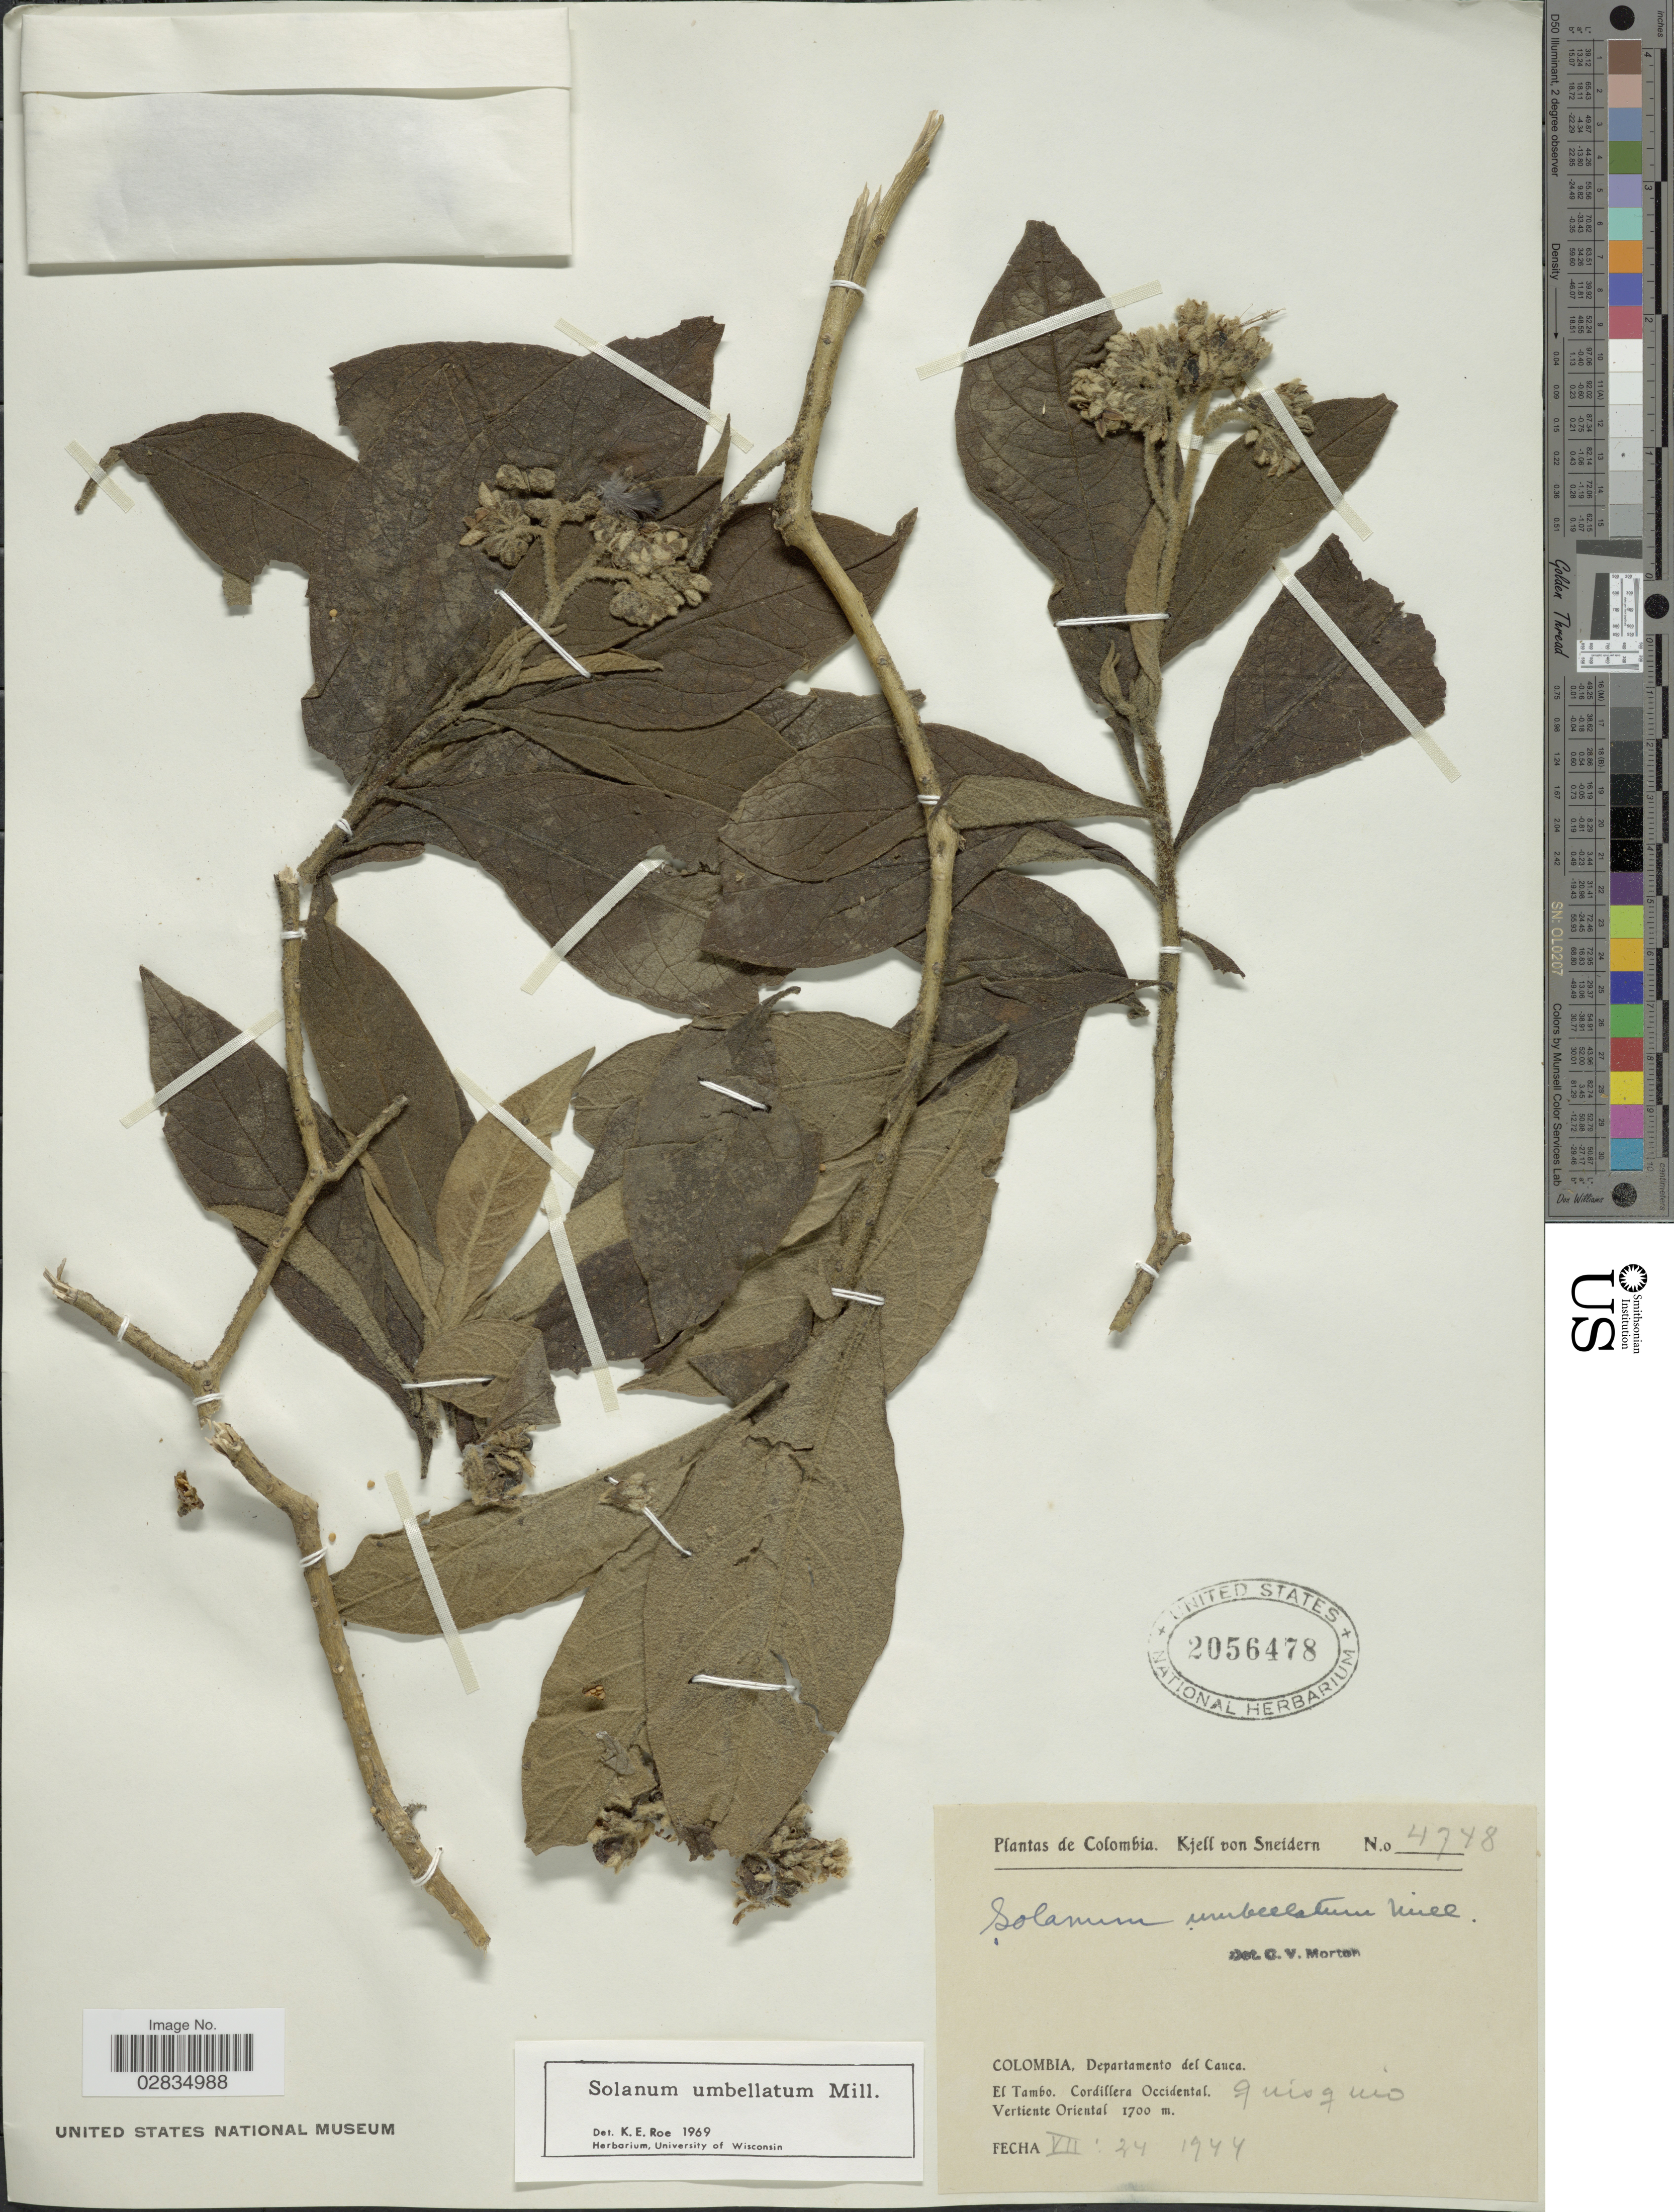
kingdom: Plantae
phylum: Tracheophyta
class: Magnoliopsida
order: Solanales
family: Solanaceae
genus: Solanum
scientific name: Solanum umbellatum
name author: Mill.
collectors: K. von Sneidern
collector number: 4748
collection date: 1944-07-24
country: Colombia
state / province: Cauca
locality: El Tambo, Cordillera Occidental, Quisquis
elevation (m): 1700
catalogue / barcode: US 2056478